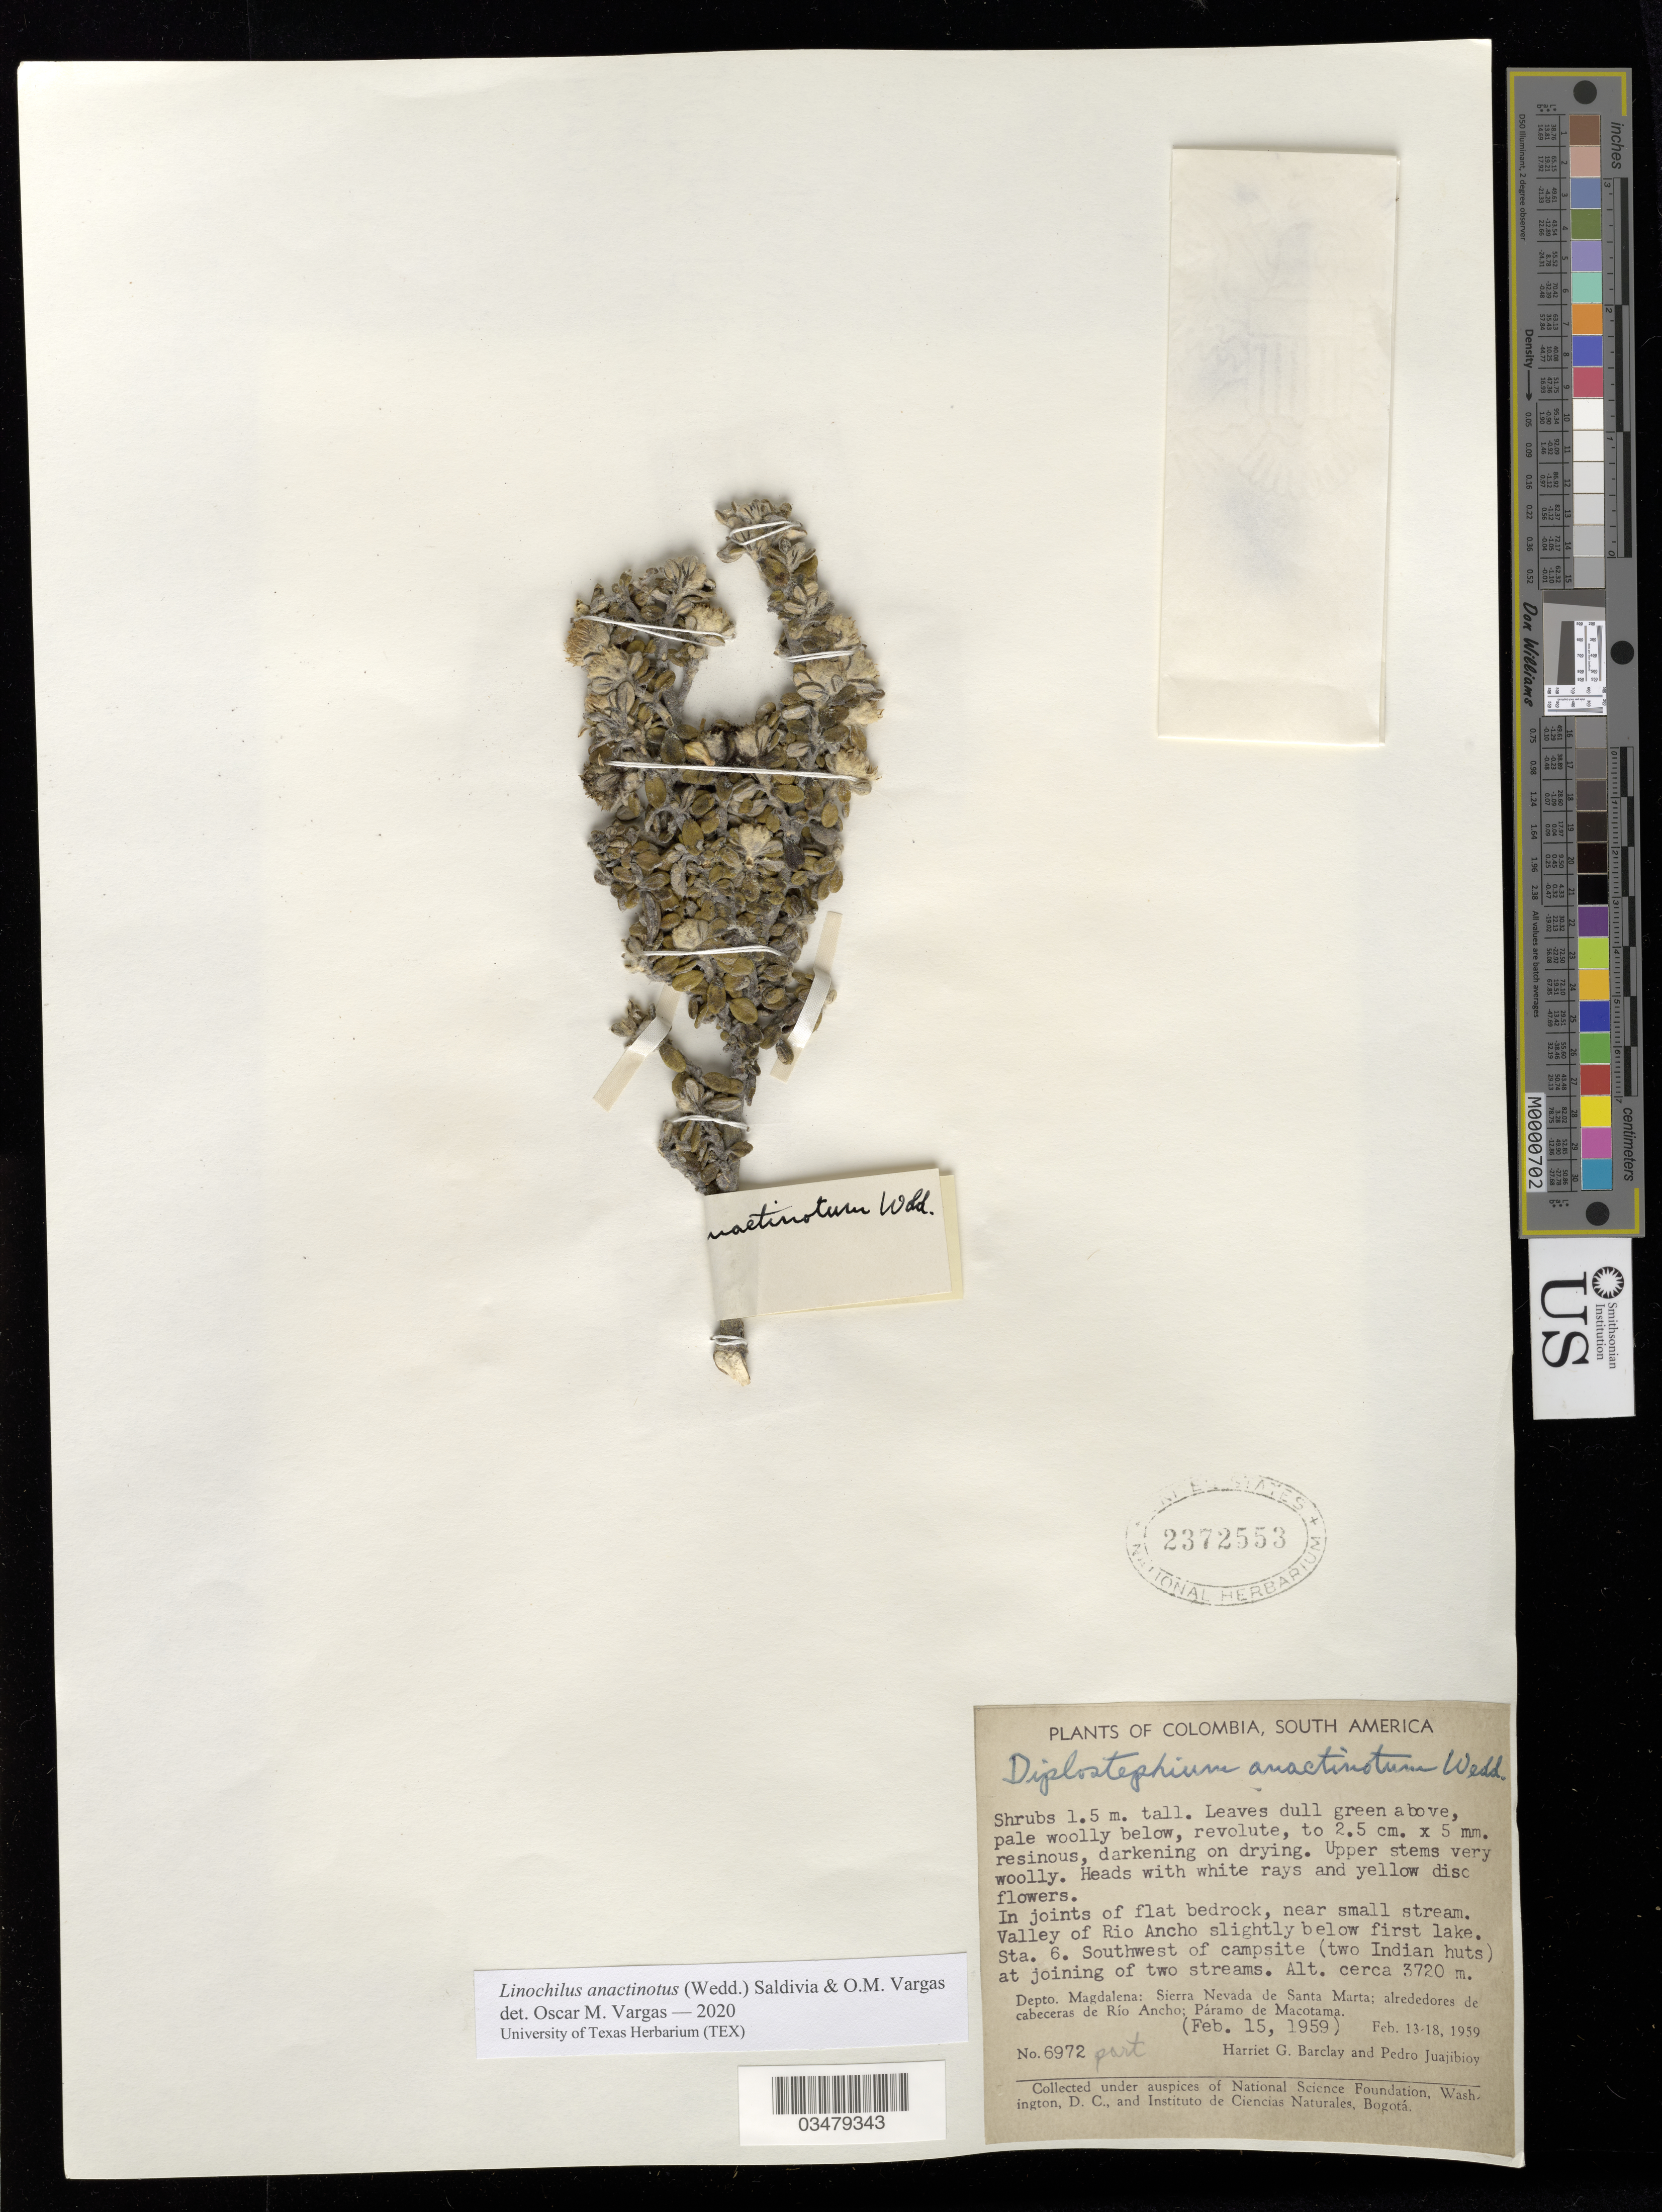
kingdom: Plantae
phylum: Tracheophyta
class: Magnoliopsida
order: Asterales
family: Asteraceae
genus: Linochilus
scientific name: Linochilus anactinotus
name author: (Wedd.) Saldivia & O.M. Vargas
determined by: Vargas, Oscar M.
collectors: H. G. Barclay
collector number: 6972 part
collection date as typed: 15-Feb-59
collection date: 1959-02-15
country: Colombia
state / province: Magdalena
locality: Sierra Nevada de Santa Marta, alrededores de cabeceras de Rio Ancho, Paramo de Macotama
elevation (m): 3730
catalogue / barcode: US 2372553